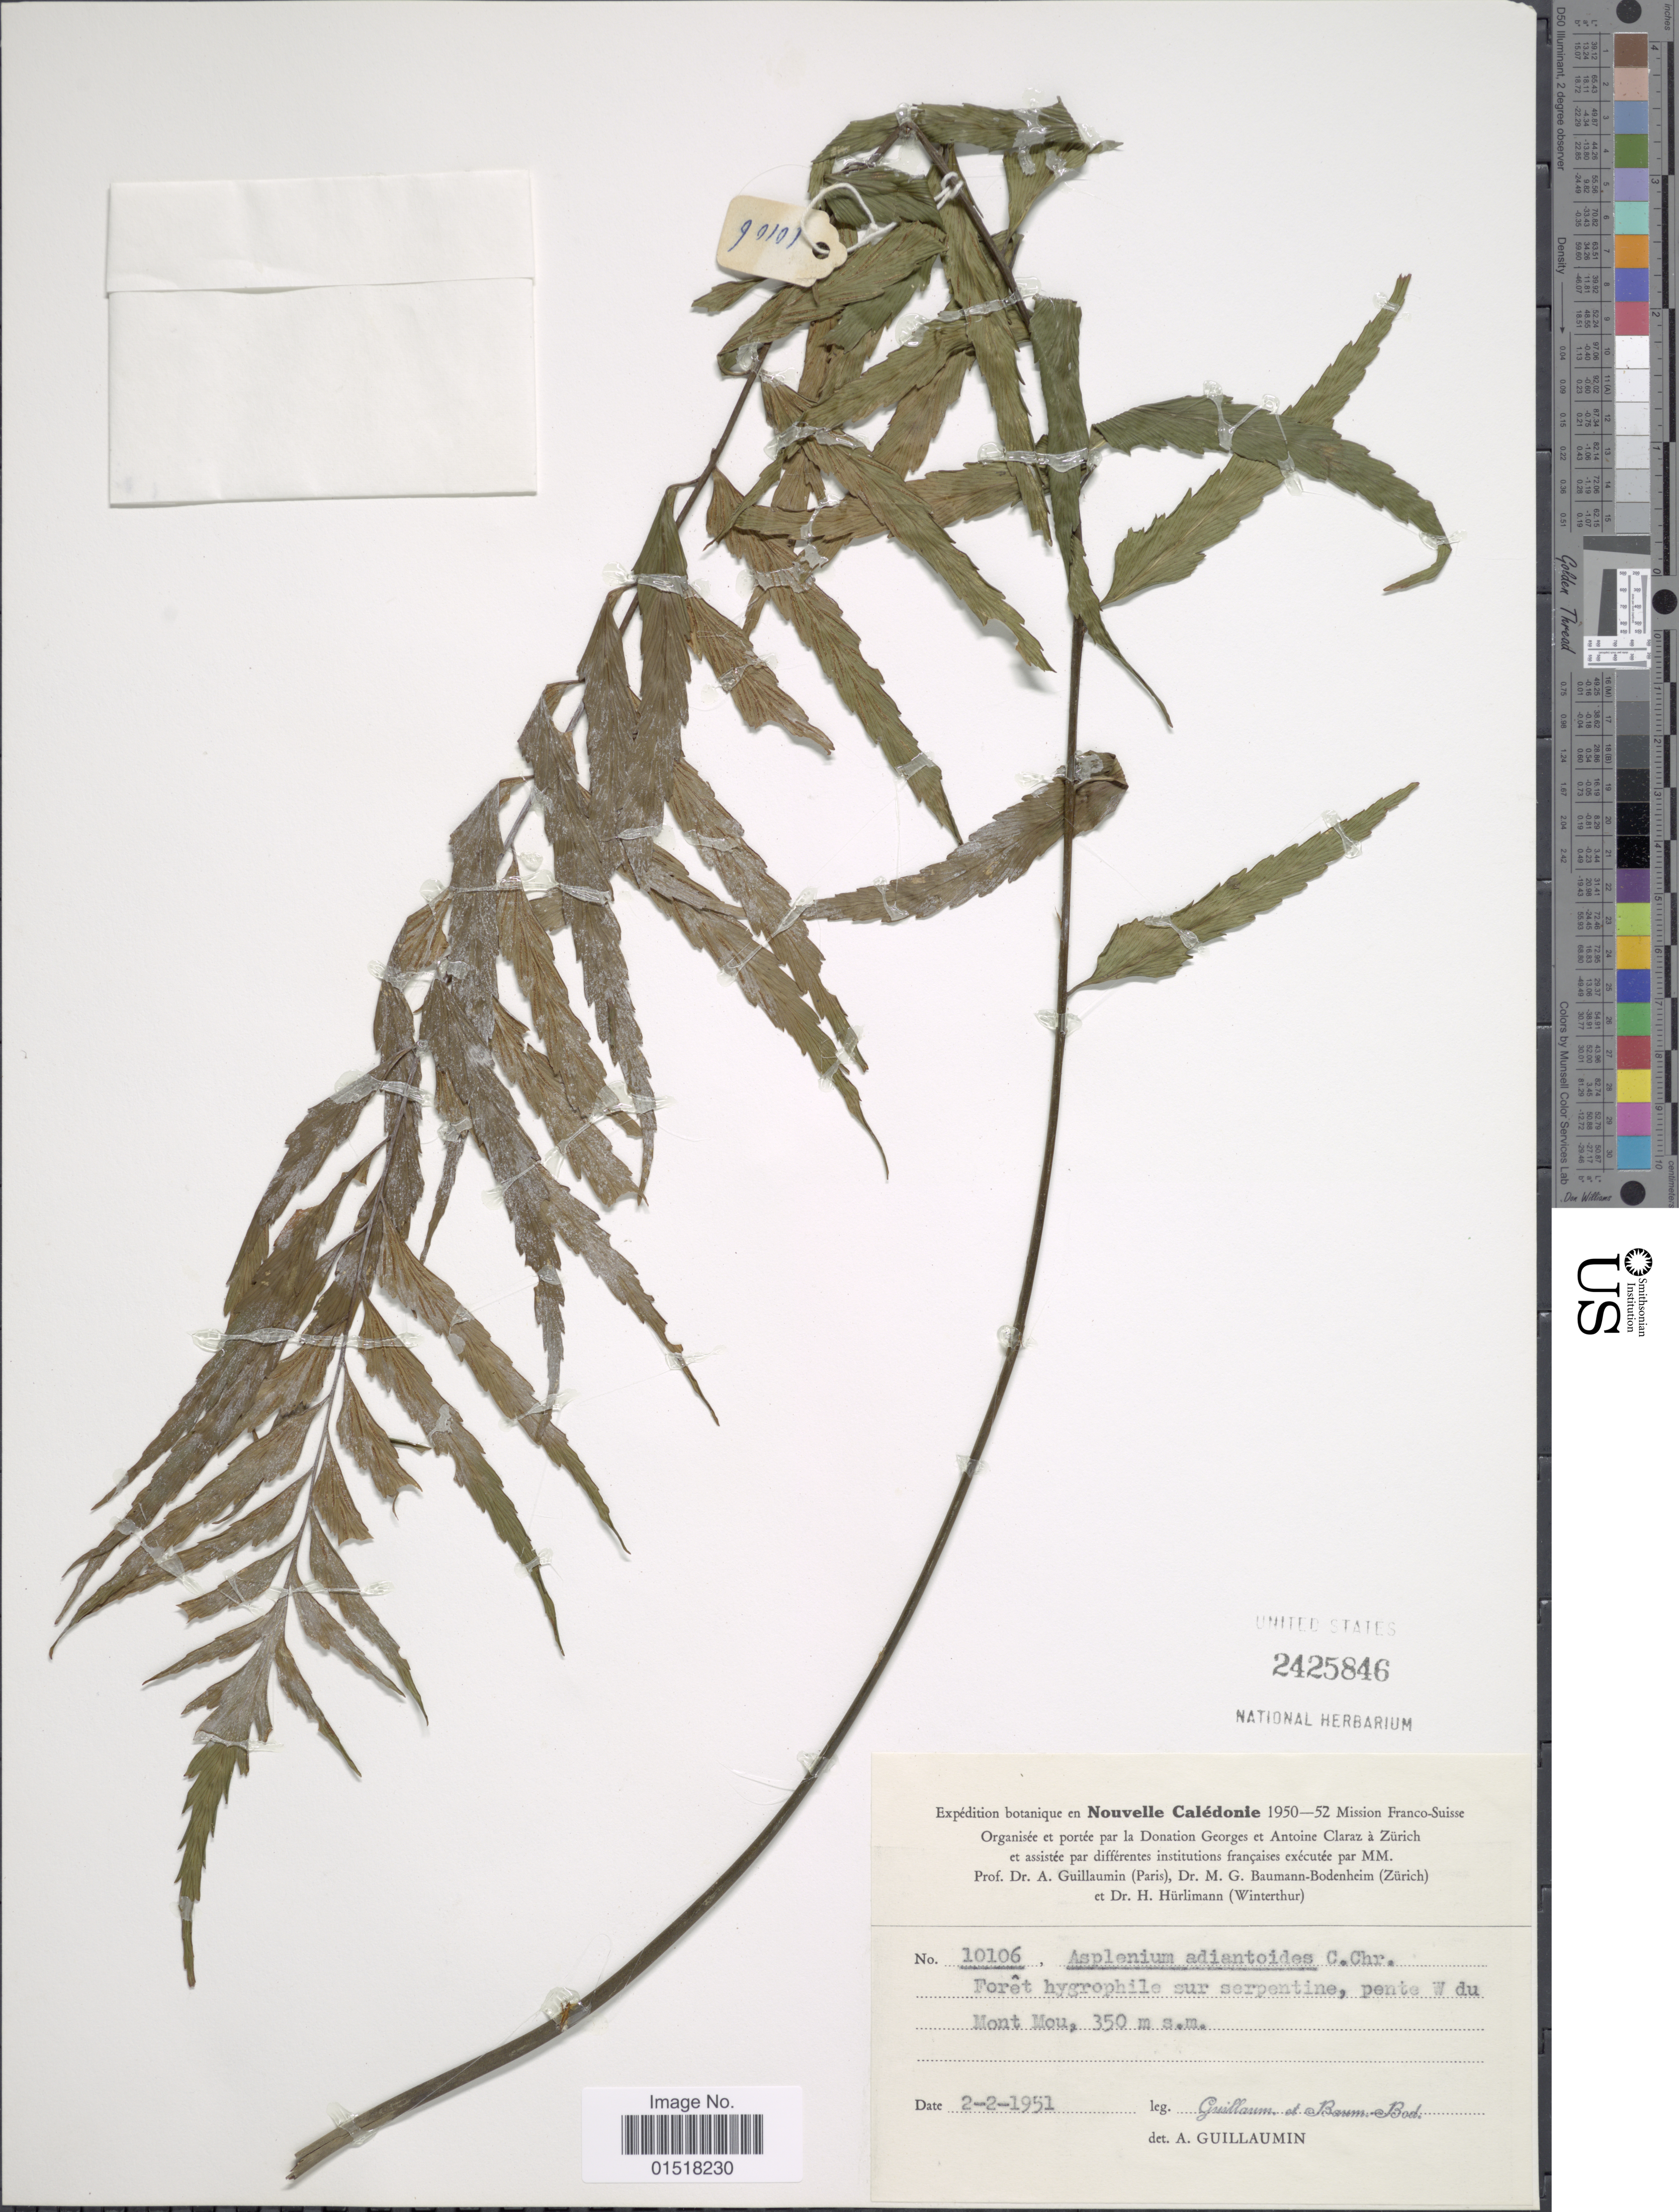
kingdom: Plantae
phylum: Tracheophyta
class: Polypodiopsida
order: Polypodiales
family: Aspleniaceae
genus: Asplenium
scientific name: Asplenium polyodon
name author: G. Forst.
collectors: A. Guillaumin & M. G. Baumann-Bodenheim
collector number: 10106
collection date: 1951-02-02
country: New Caledonia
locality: Forêt hygrophile sur serpentine, pente W du Mont Mou.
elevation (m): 350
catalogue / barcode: US 2425846